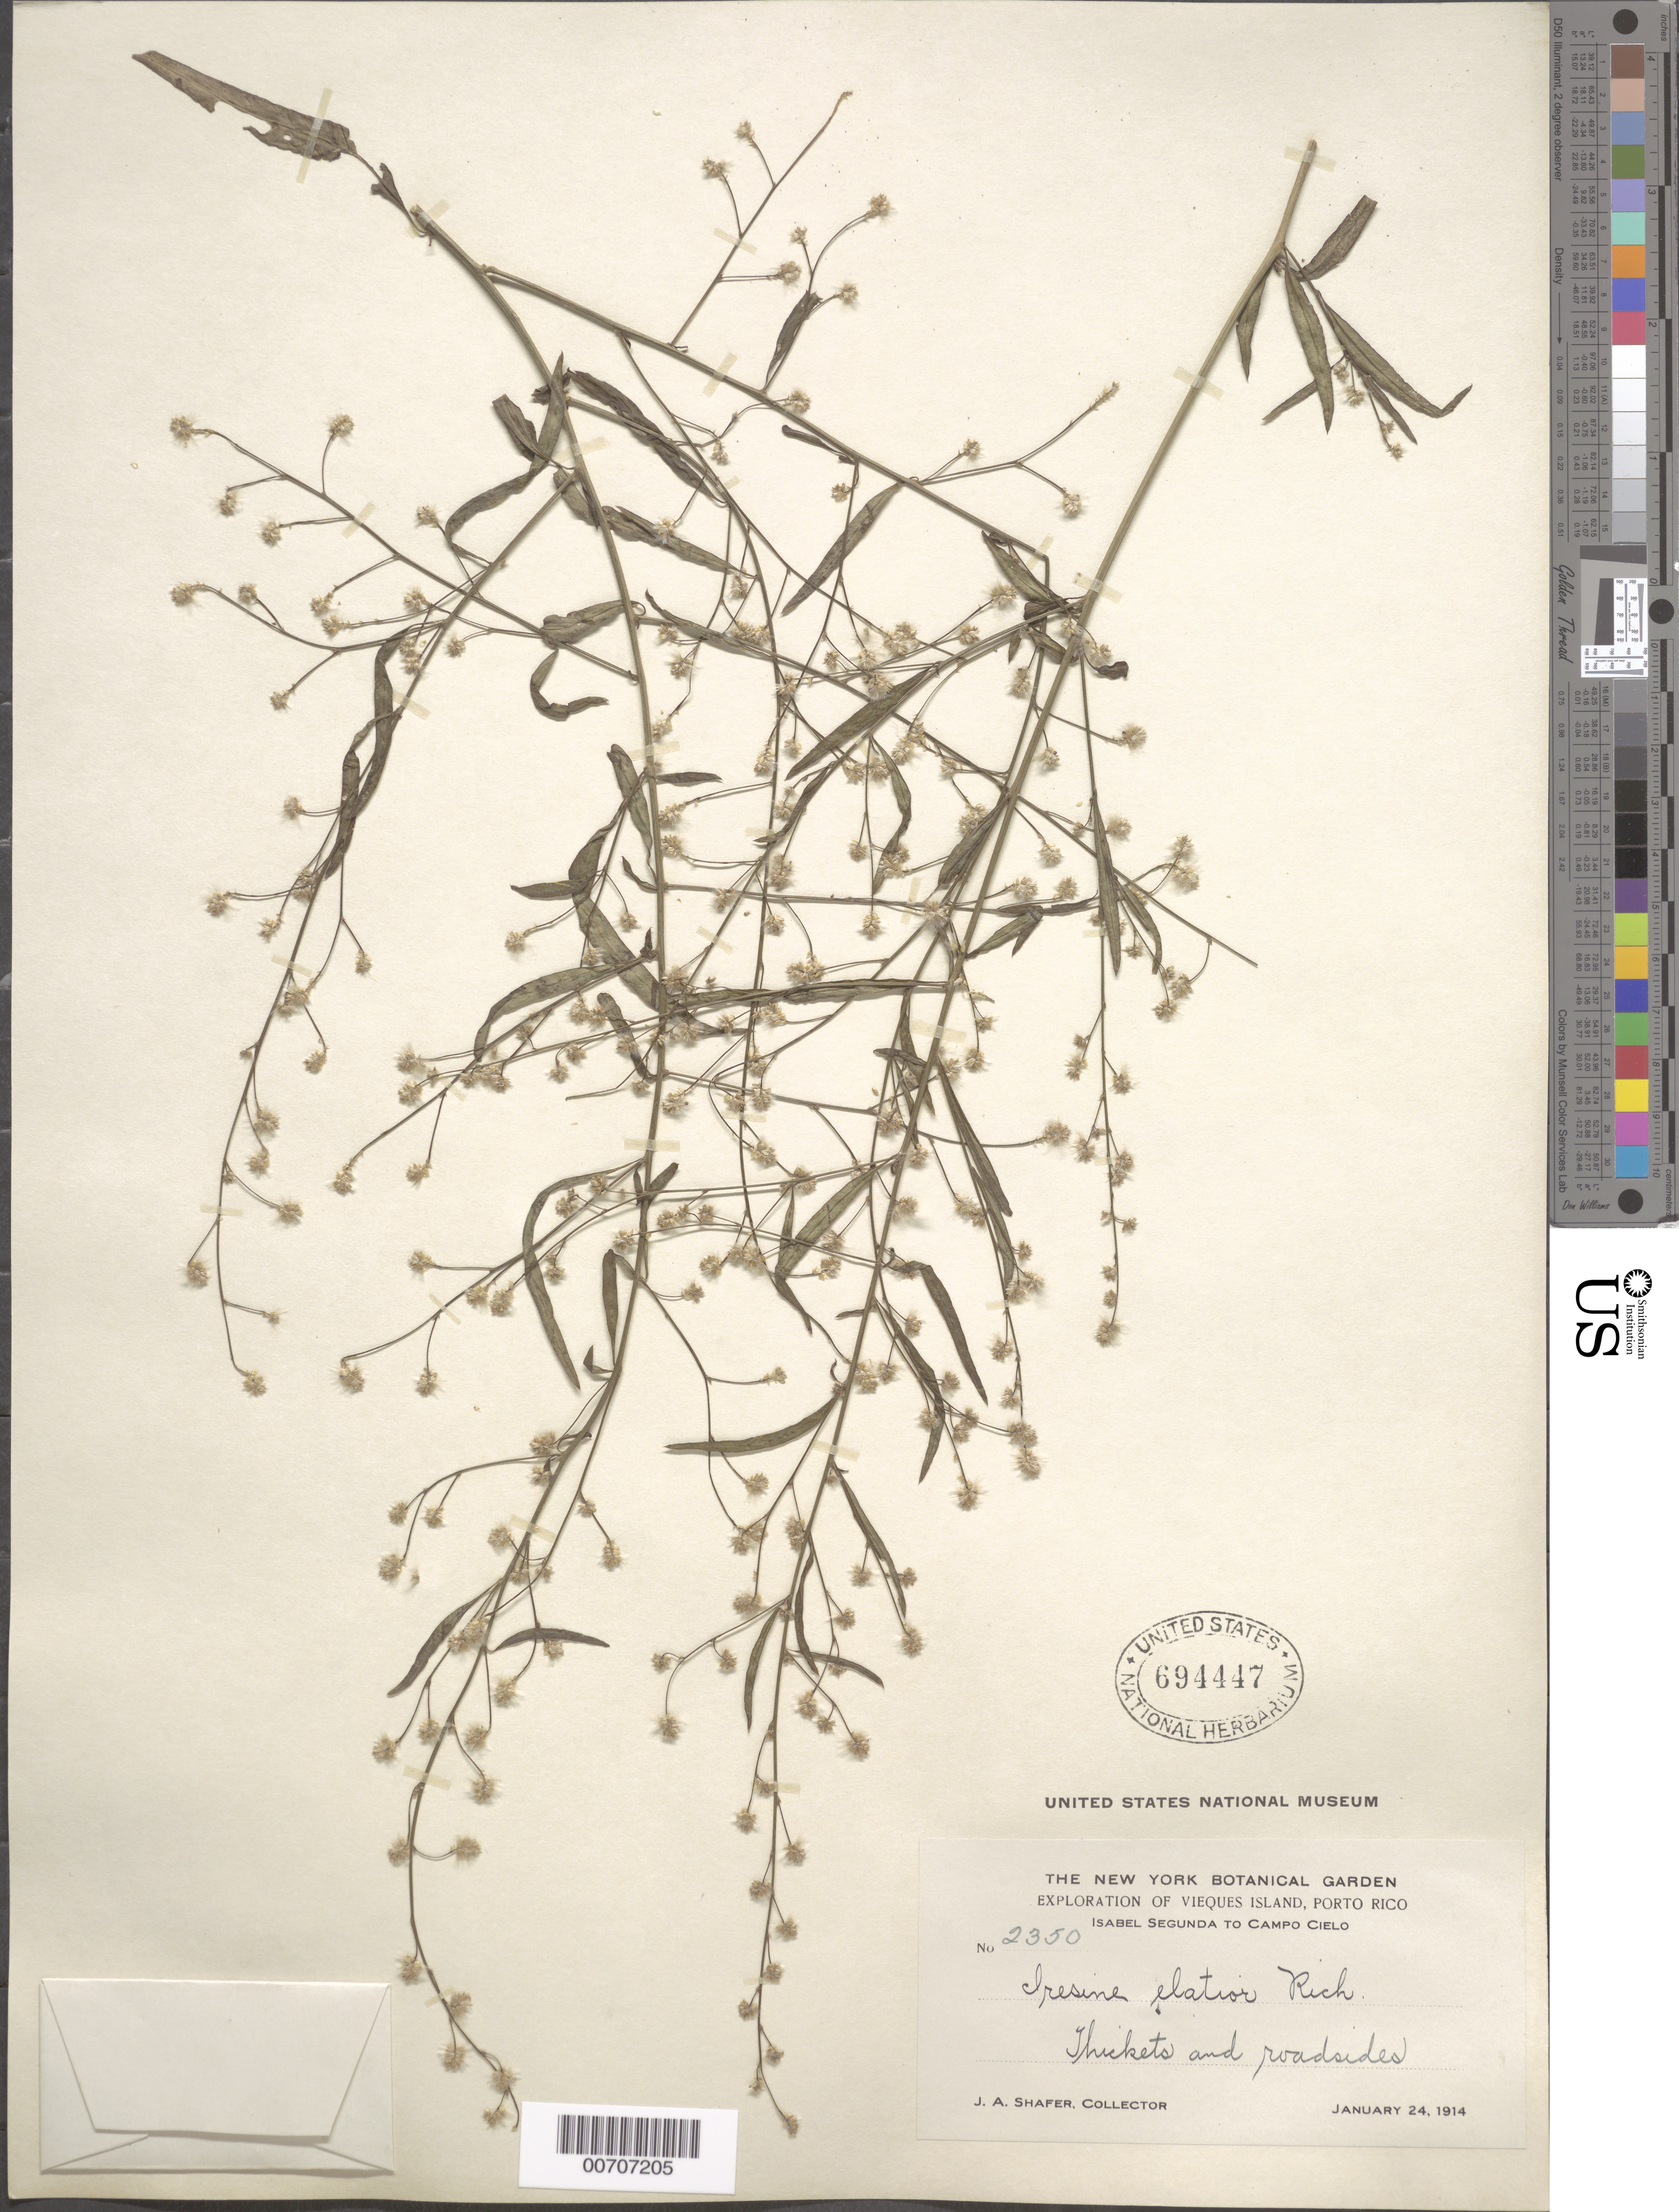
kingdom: Plantae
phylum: Tracheophyta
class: Magnoliopsida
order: Caryophyllales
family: Amaranthaceae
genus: Iresine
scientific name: Iresine elatior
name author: Rich. ex Willd.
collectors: J. A. Shafer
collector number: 2350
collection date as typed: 24 Jan 1914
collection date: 1914-01-24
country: Puerto Rico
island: Vieques Island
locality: Isabel Segunda to Campo Cielo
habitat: Thickets and roadsides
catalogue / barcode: US 694447